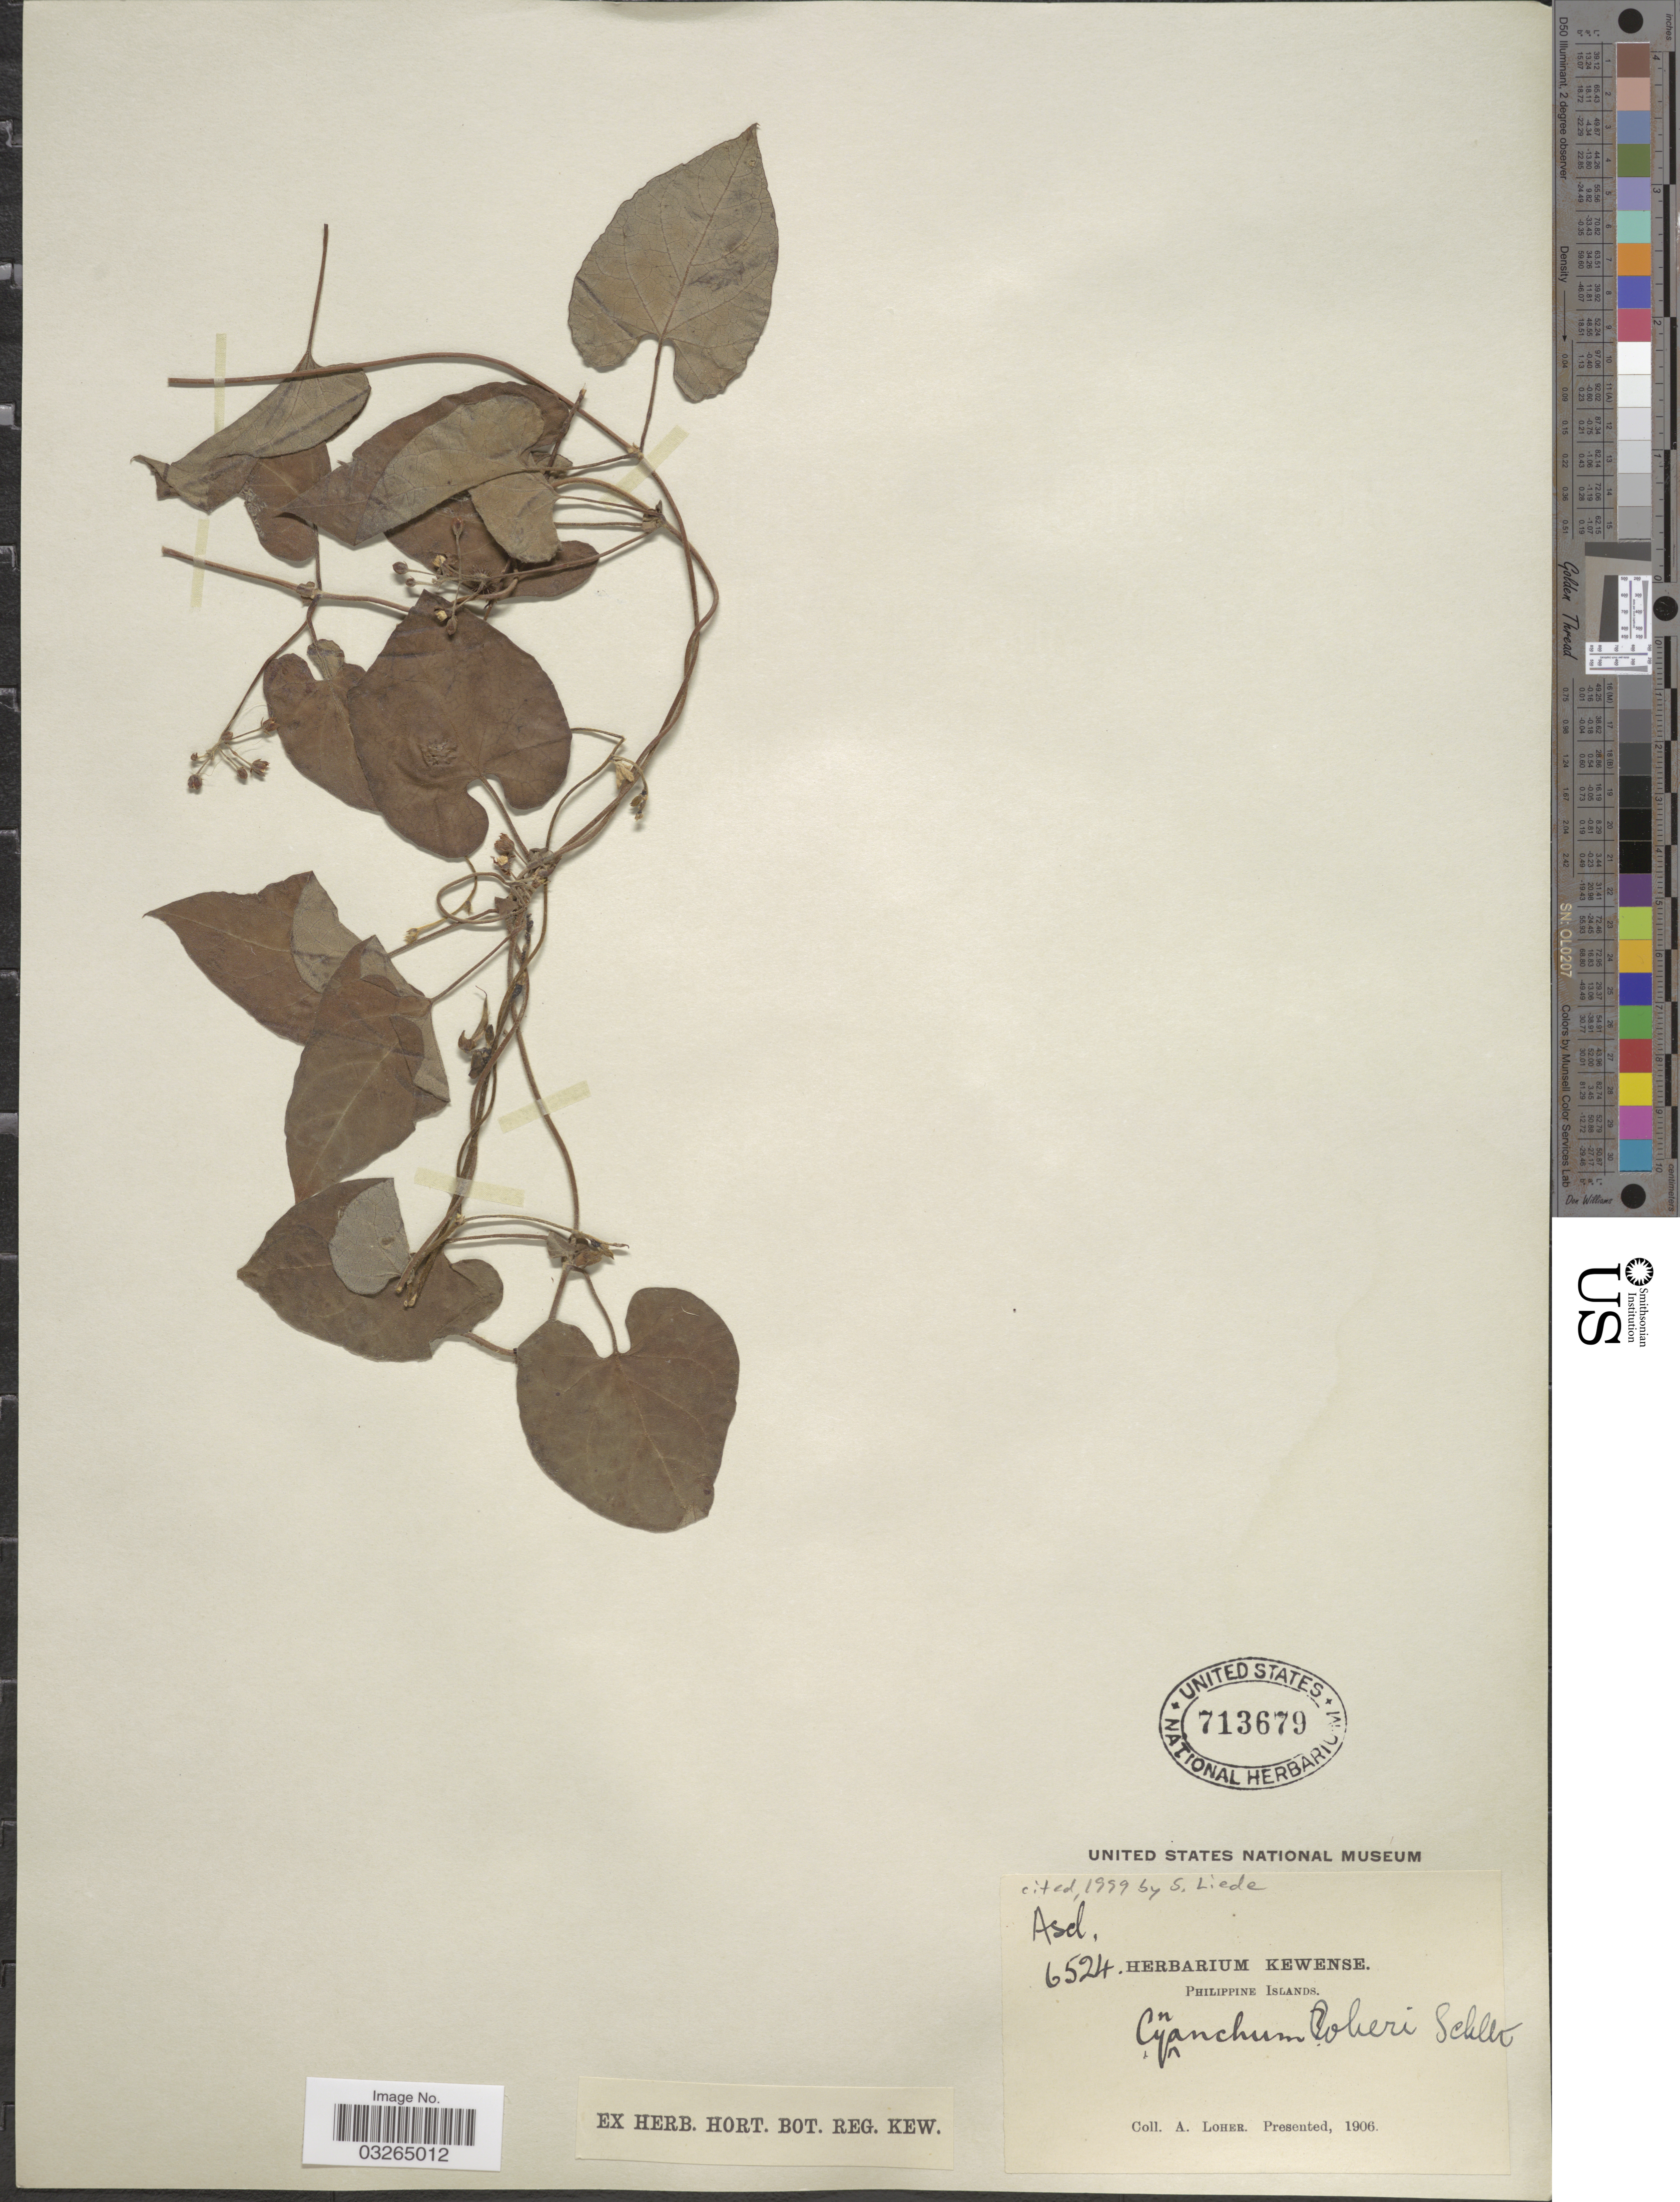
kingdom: Plantae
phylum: Tracheophyta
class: Magnoliopsida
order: Gentianales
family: Apocynaceae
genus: Cynanchum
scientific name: Cynanchum loheri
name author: Schltr. in Perkins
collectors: A. Loher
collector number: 6524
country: Philippines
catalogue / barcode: US 713679